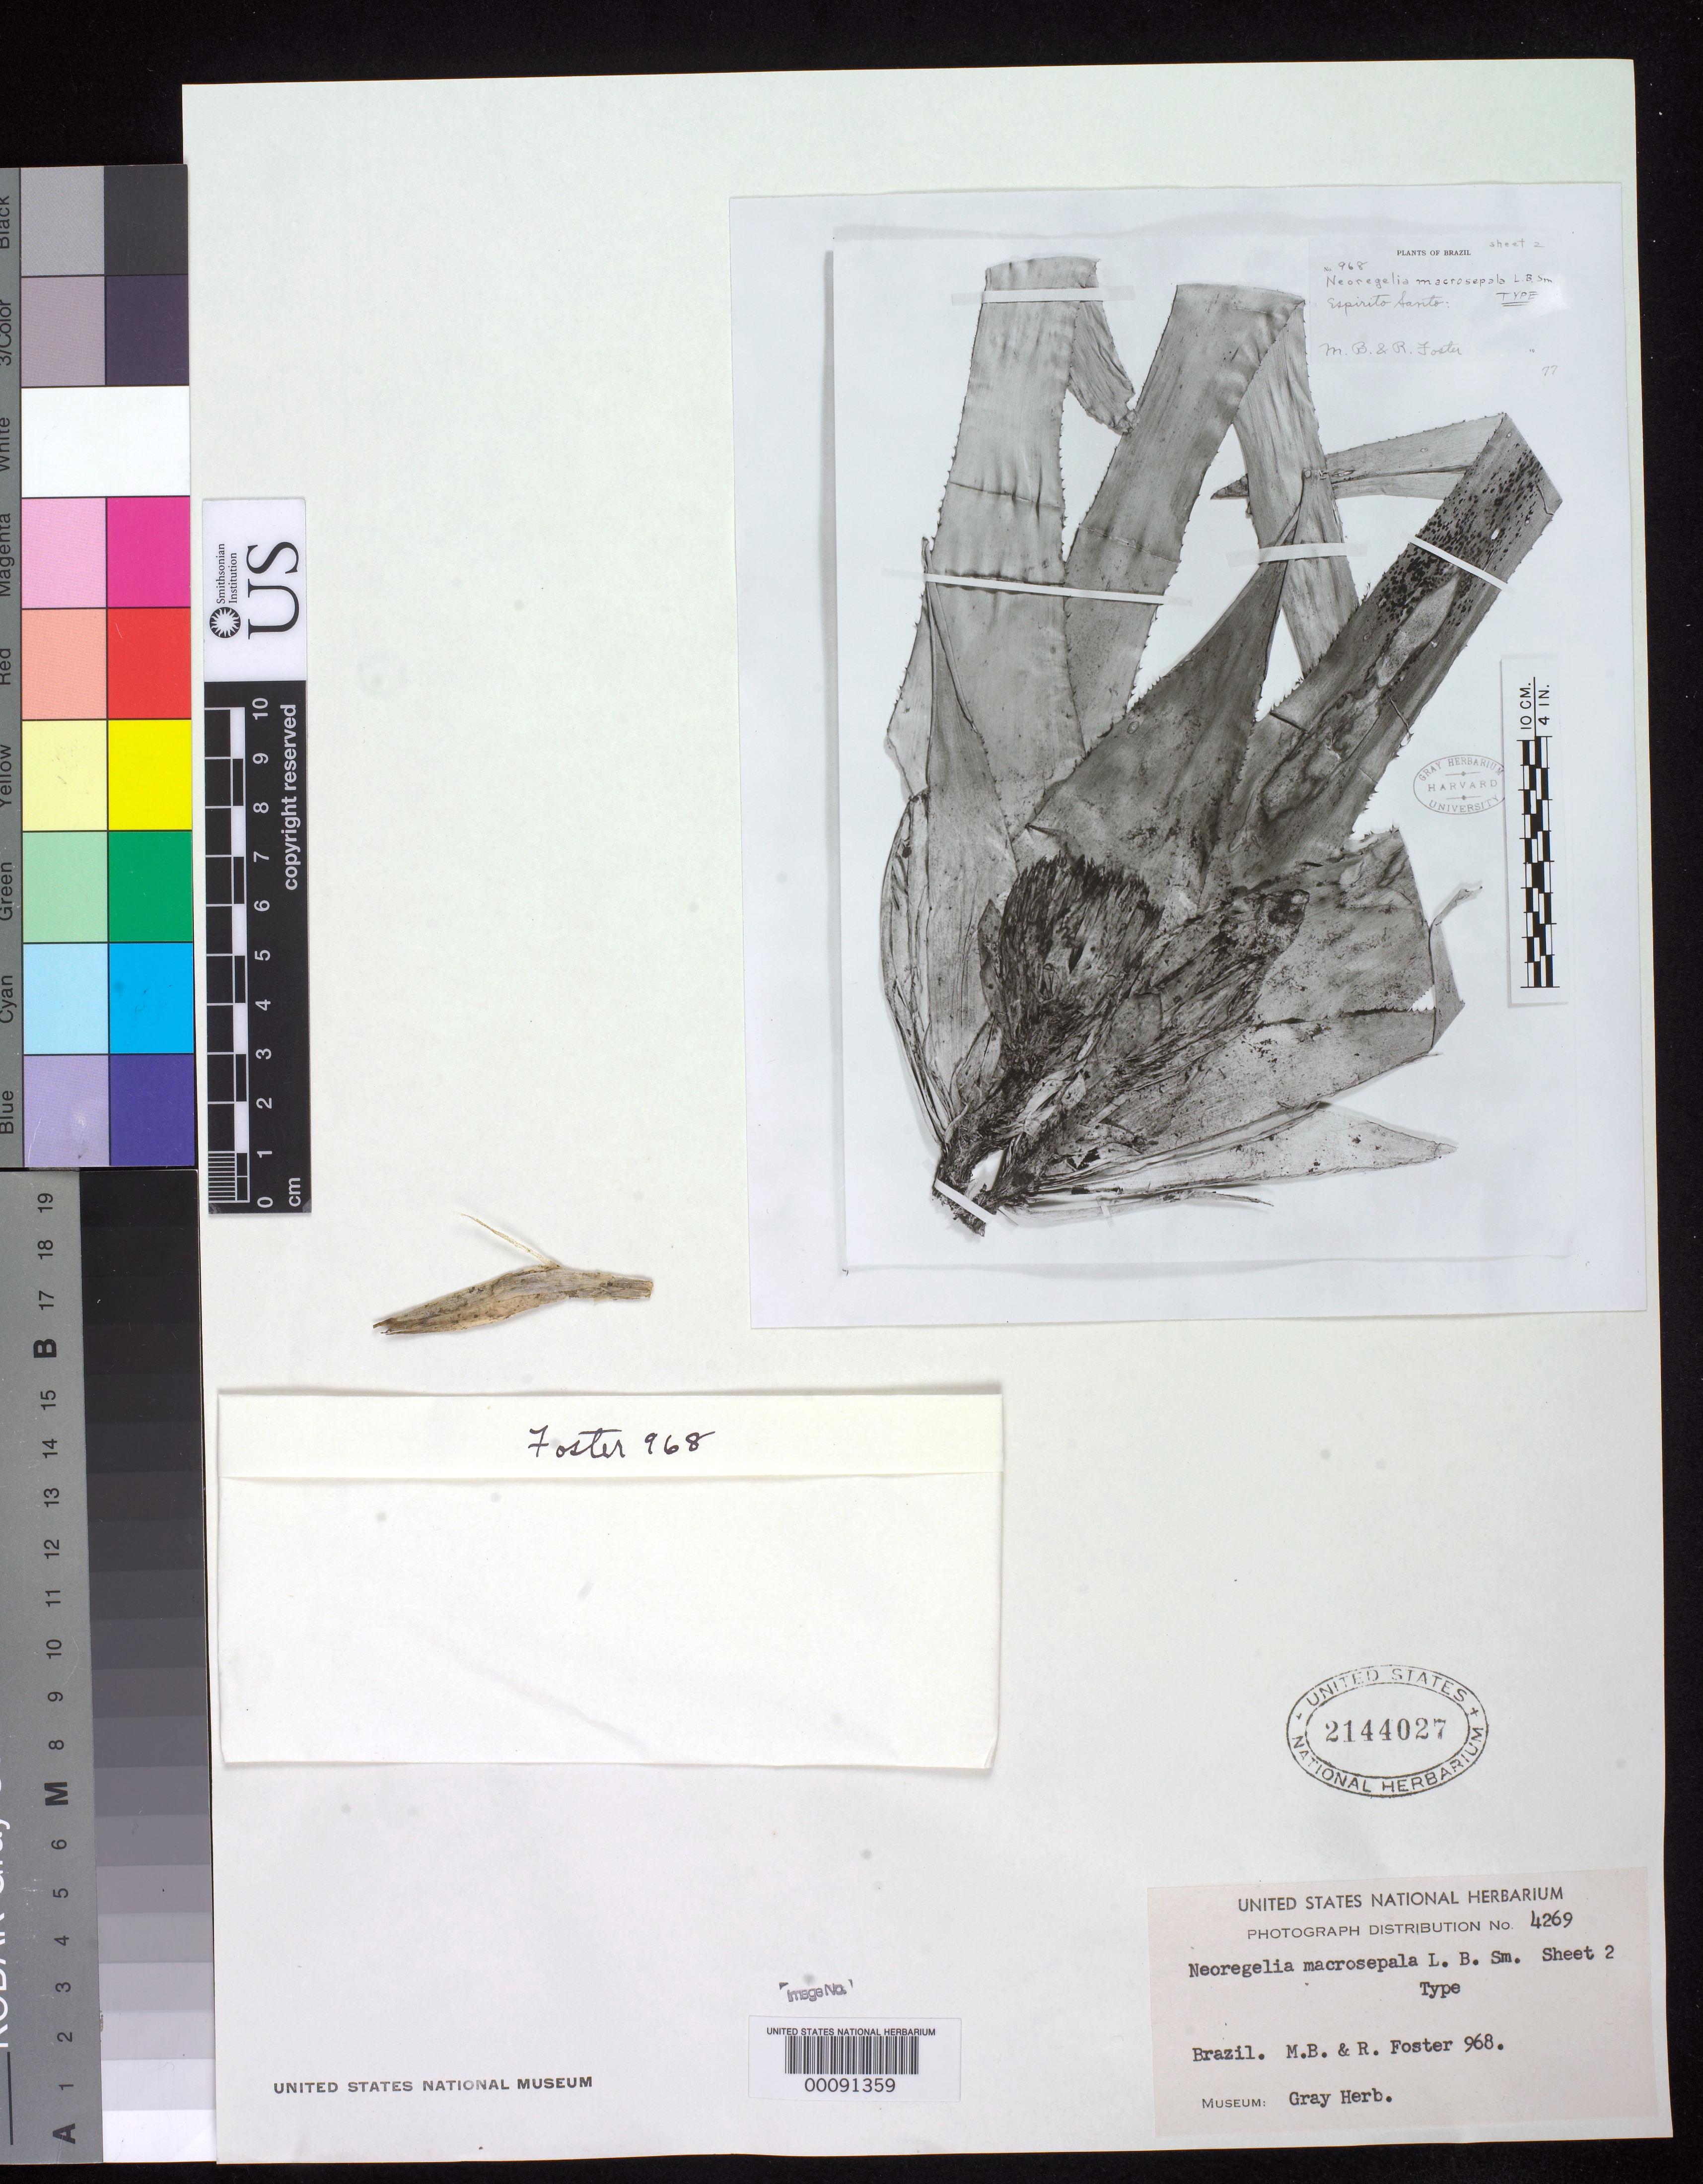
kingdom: Plantae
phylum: Tracheophyta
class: Liliopsida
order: Poales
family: Bromeliaceae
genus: Neoregelia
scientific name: Neoregelia macrosepala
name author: L.B. Sm.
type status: Isotype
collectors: M. B. Foster & R. C. Foster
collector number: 968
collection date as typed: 17 Aug 1940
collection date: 1940-08-17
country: Brazil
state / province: Espírito Santo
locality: Cachoeira de Itapemirim.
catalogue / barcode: US 2144027